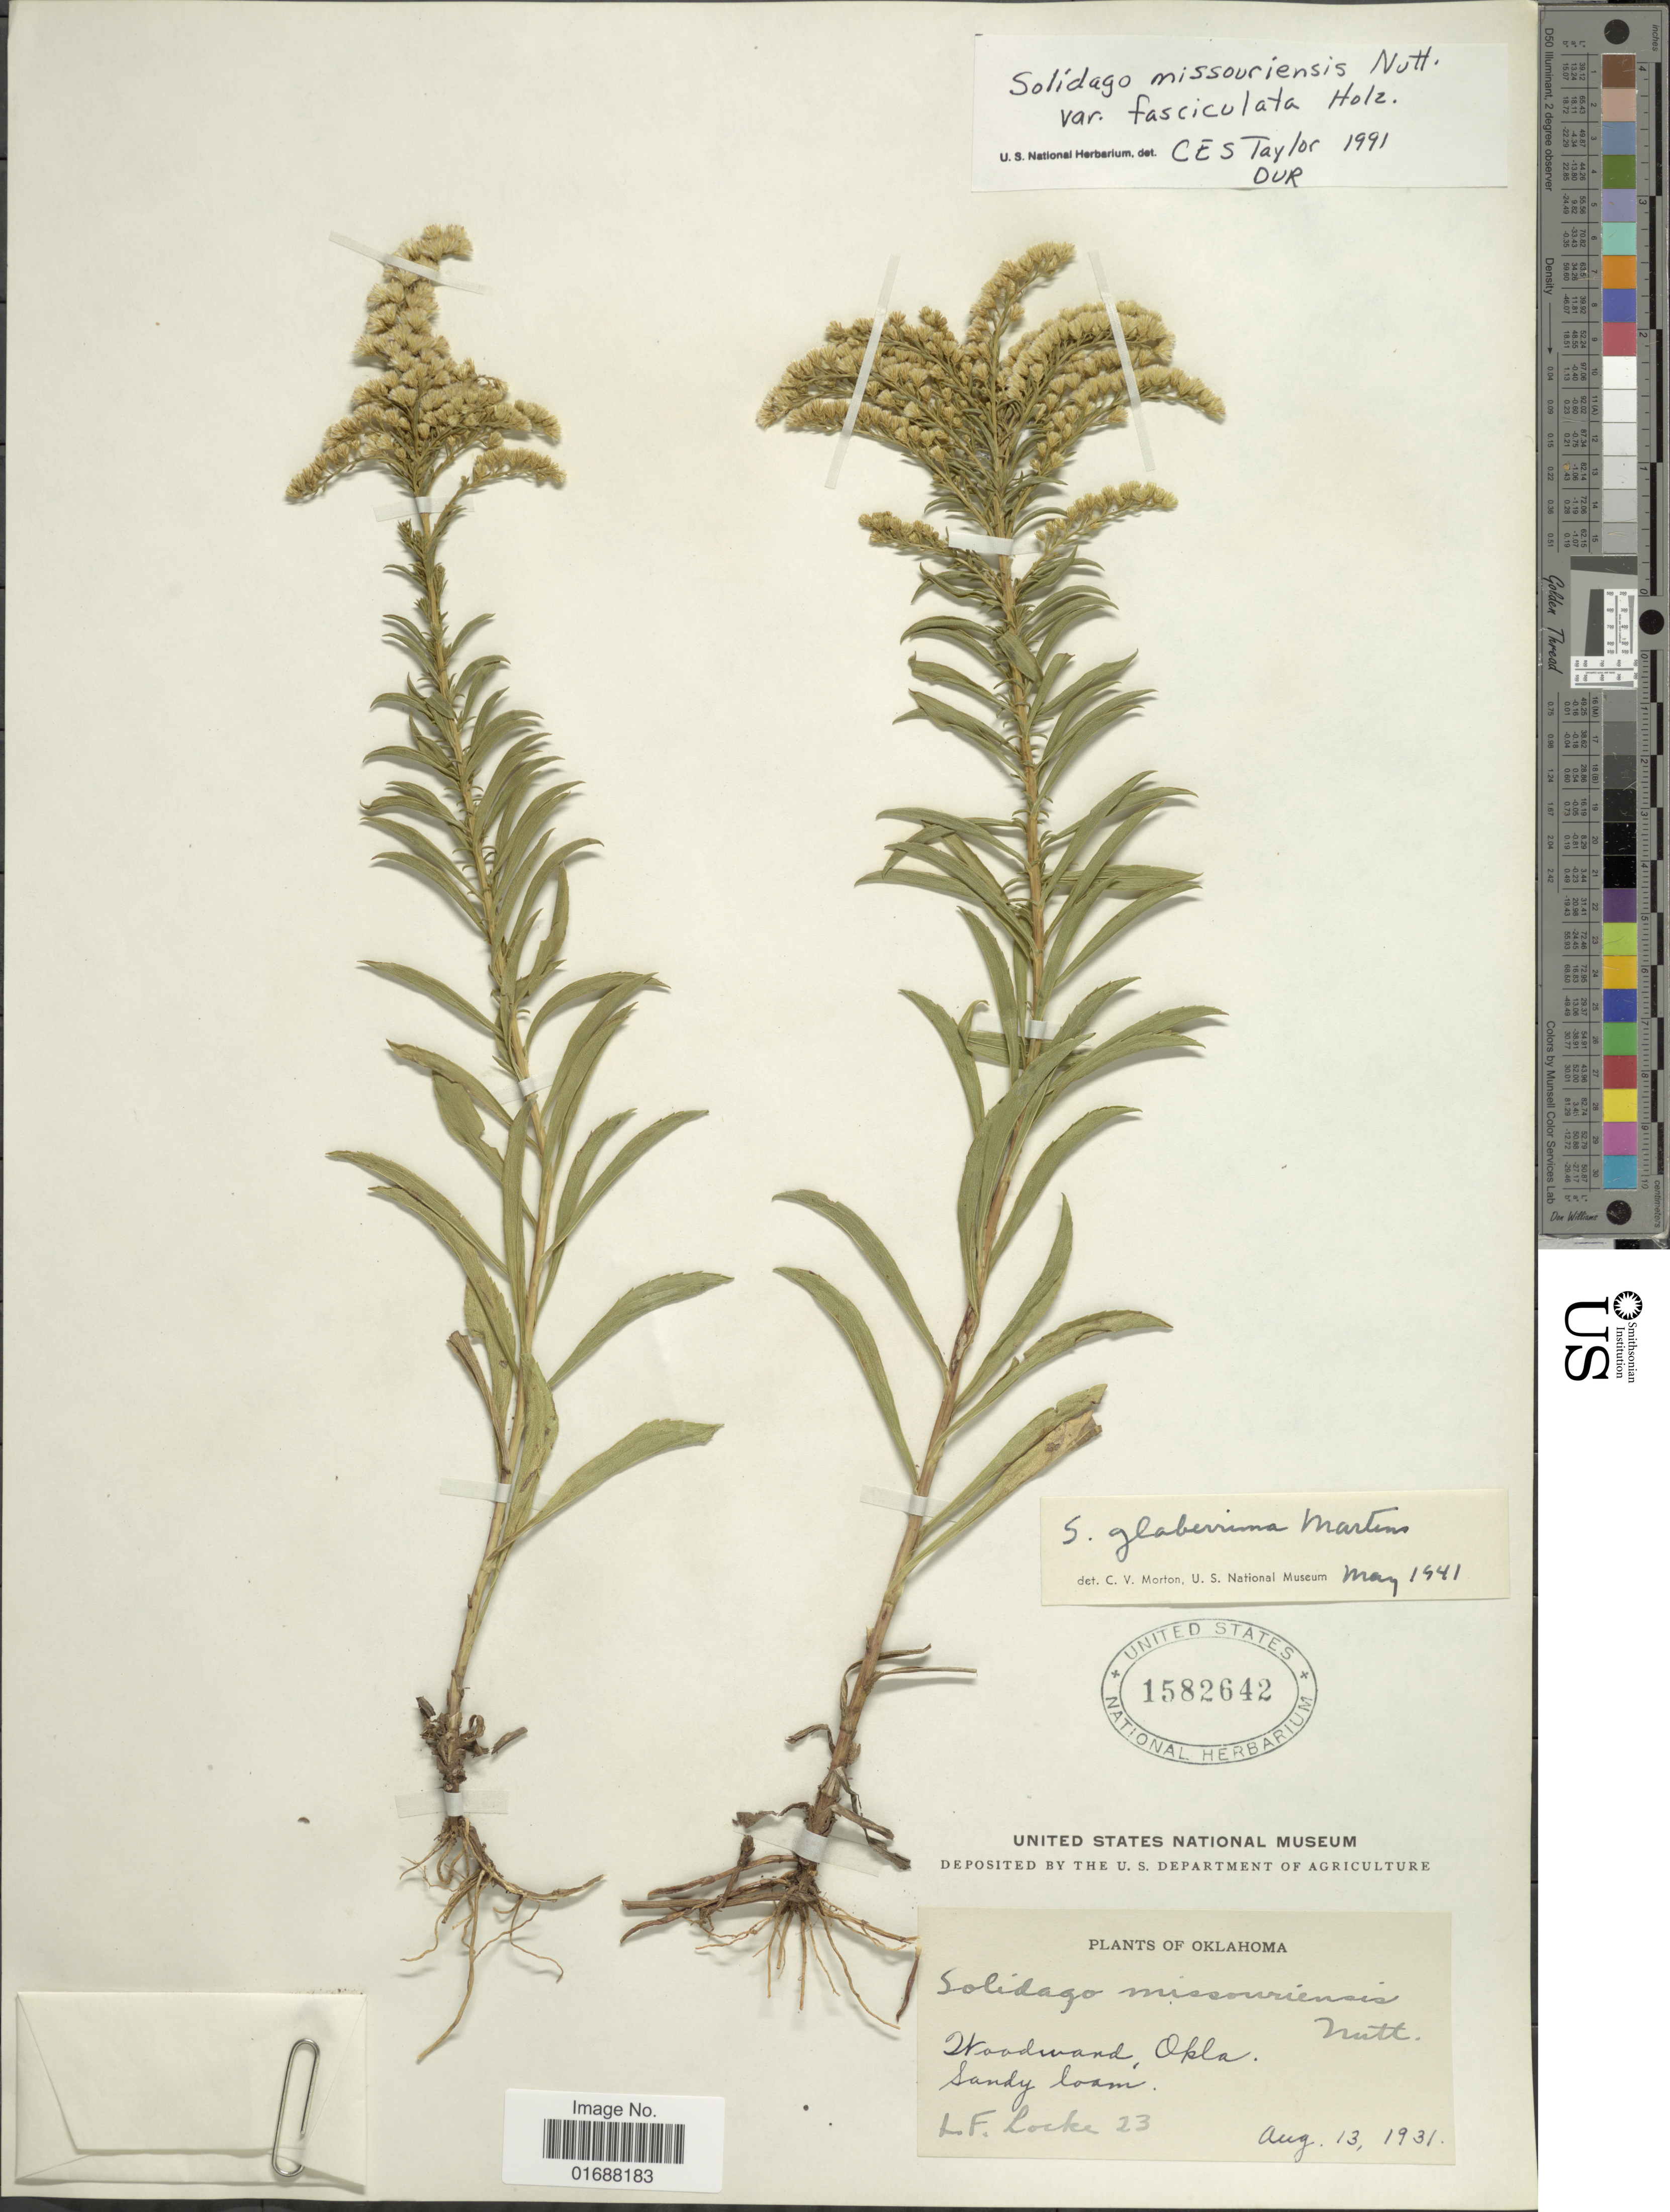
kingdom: Plantae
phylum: Tracheophyta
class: Magnoliopsida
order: Asterales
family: Asteraceae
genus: Solidago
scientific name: Solidago missouriensis var. fasciculata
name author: Holz.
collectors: L. Locke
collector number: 23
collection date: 1931-08-13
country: United States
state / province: Oklahoma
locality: Woodward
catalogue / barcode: US 1582642